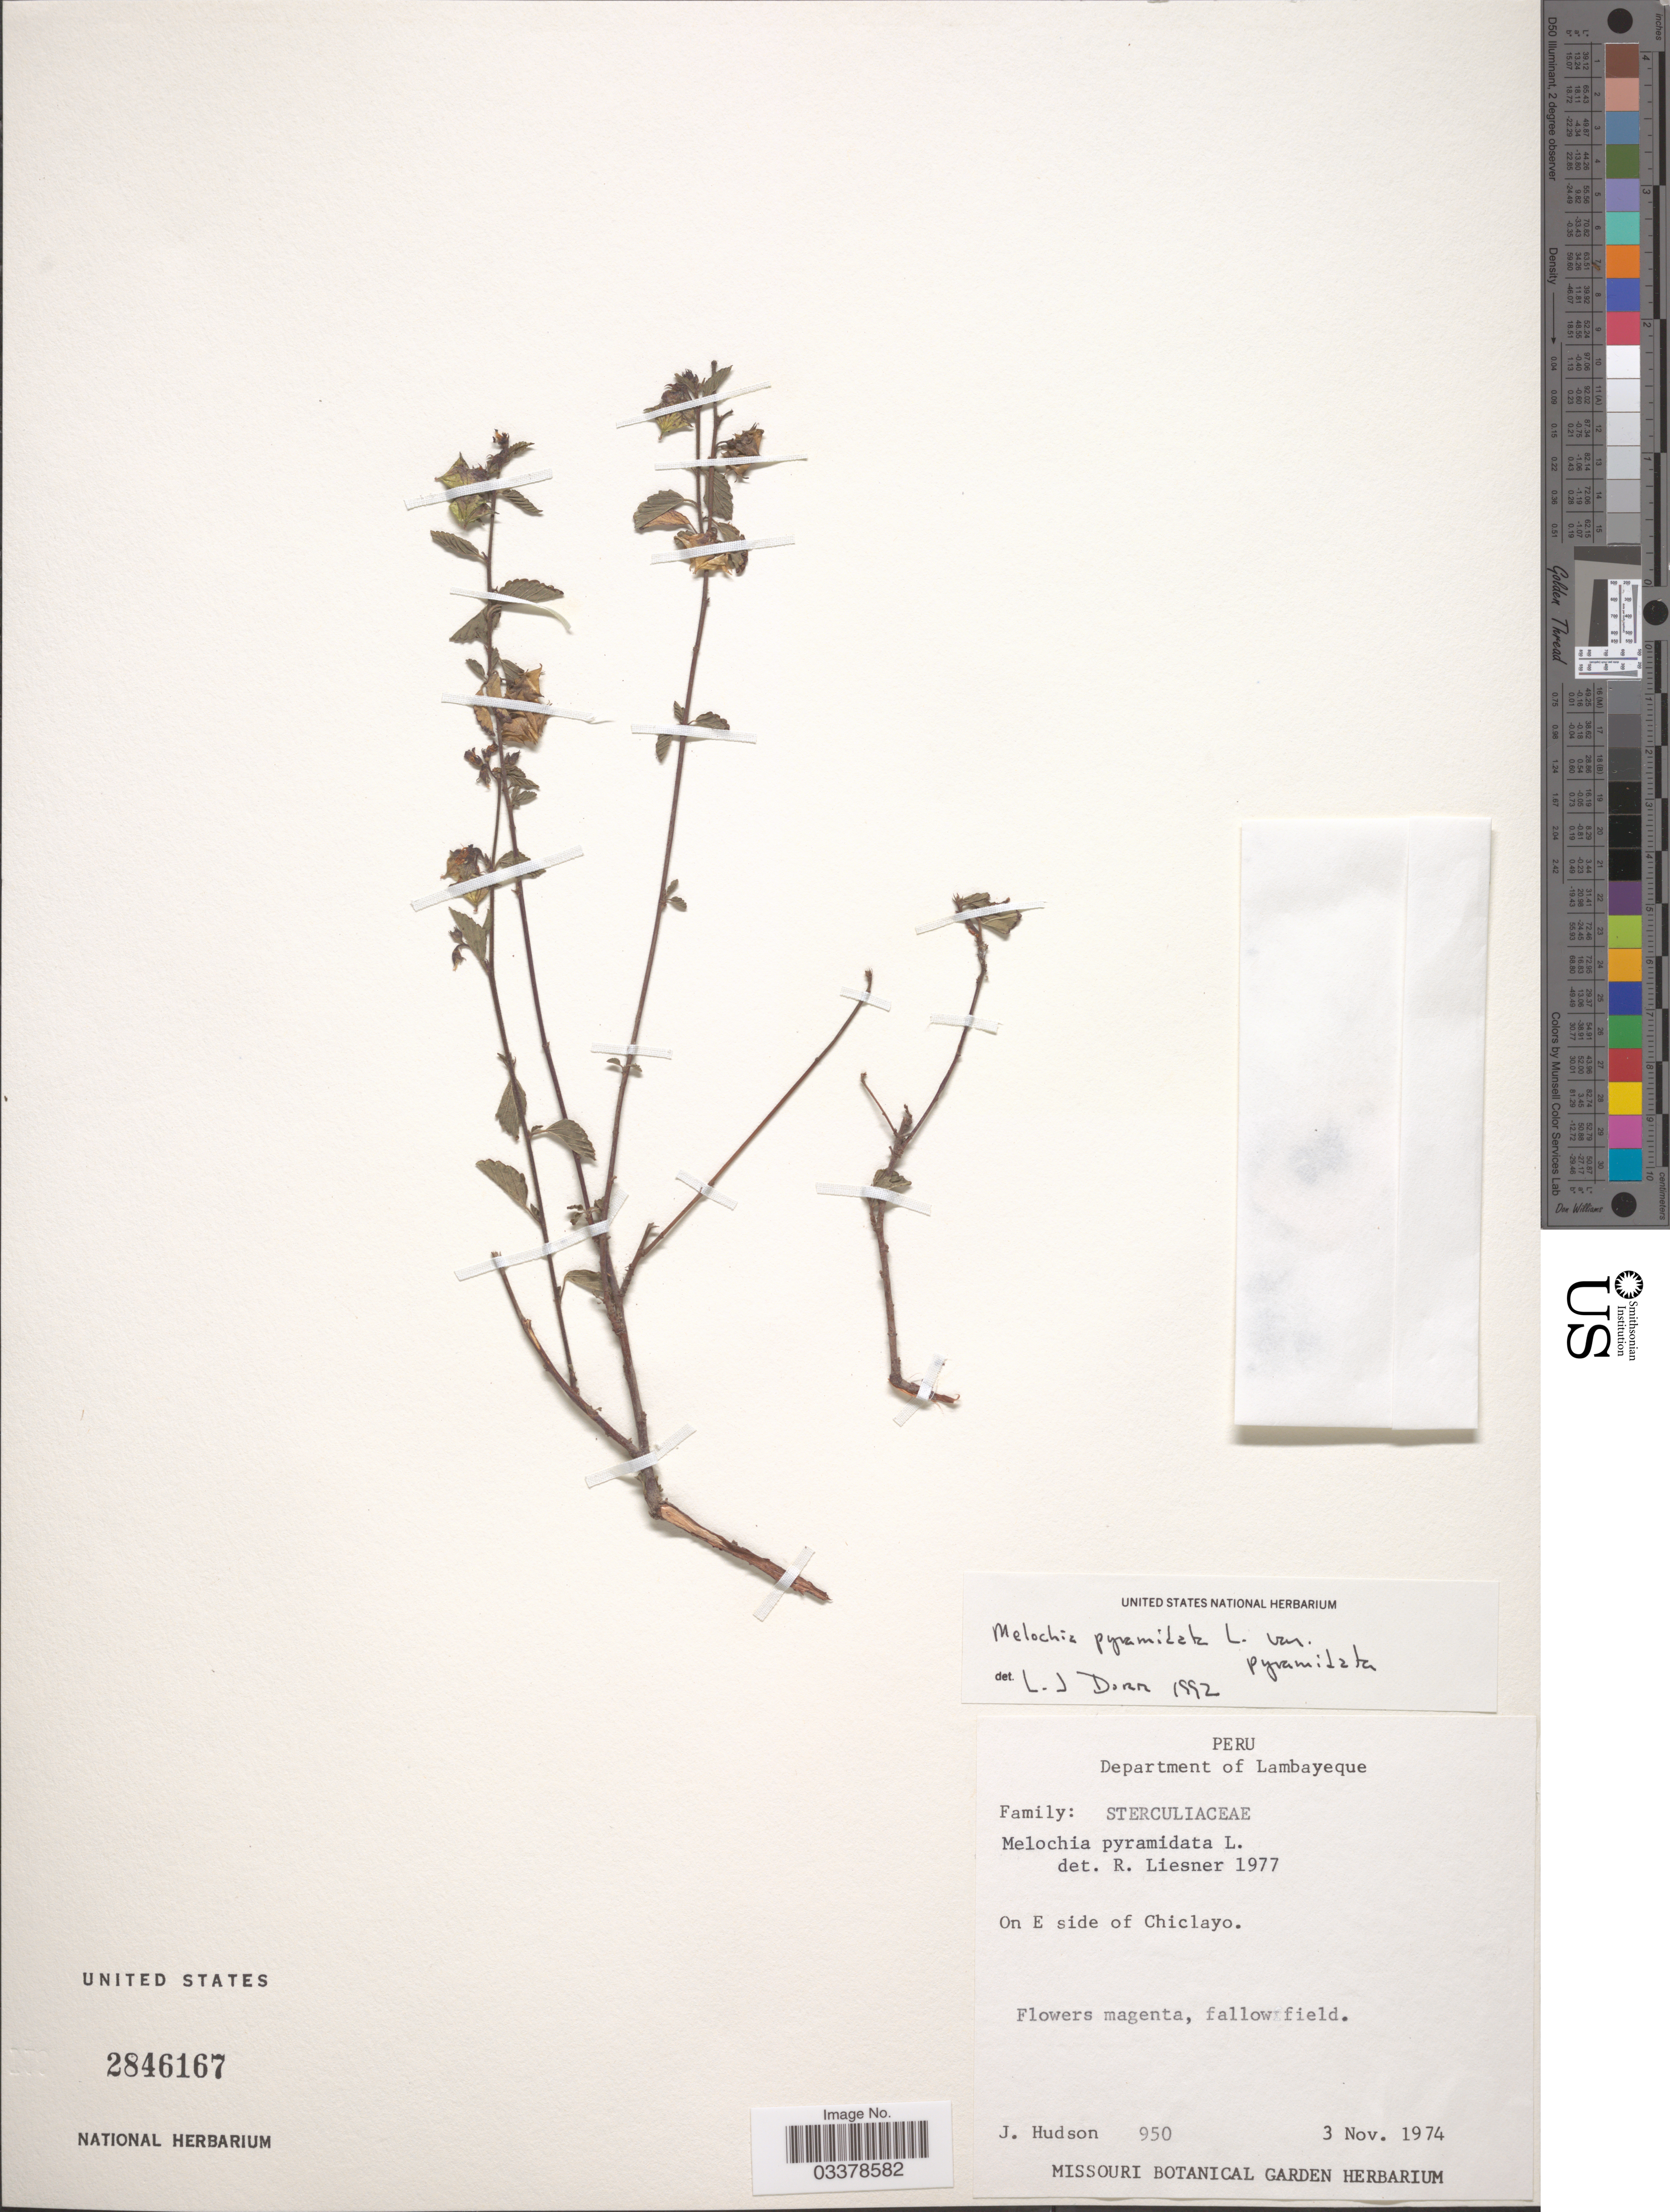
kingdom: Plantae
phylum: Tracheophyta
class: Magnoliopsida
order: Malvales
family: Malvaceae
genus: Melochia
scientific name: Melochia pyramidata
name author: L.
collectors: J. Hudson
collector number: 950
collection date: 1974-11-03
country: Peru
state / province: Lambayeque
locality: Department of Lambayeque. On E side of Chiclayo.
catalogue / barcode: US 2846167